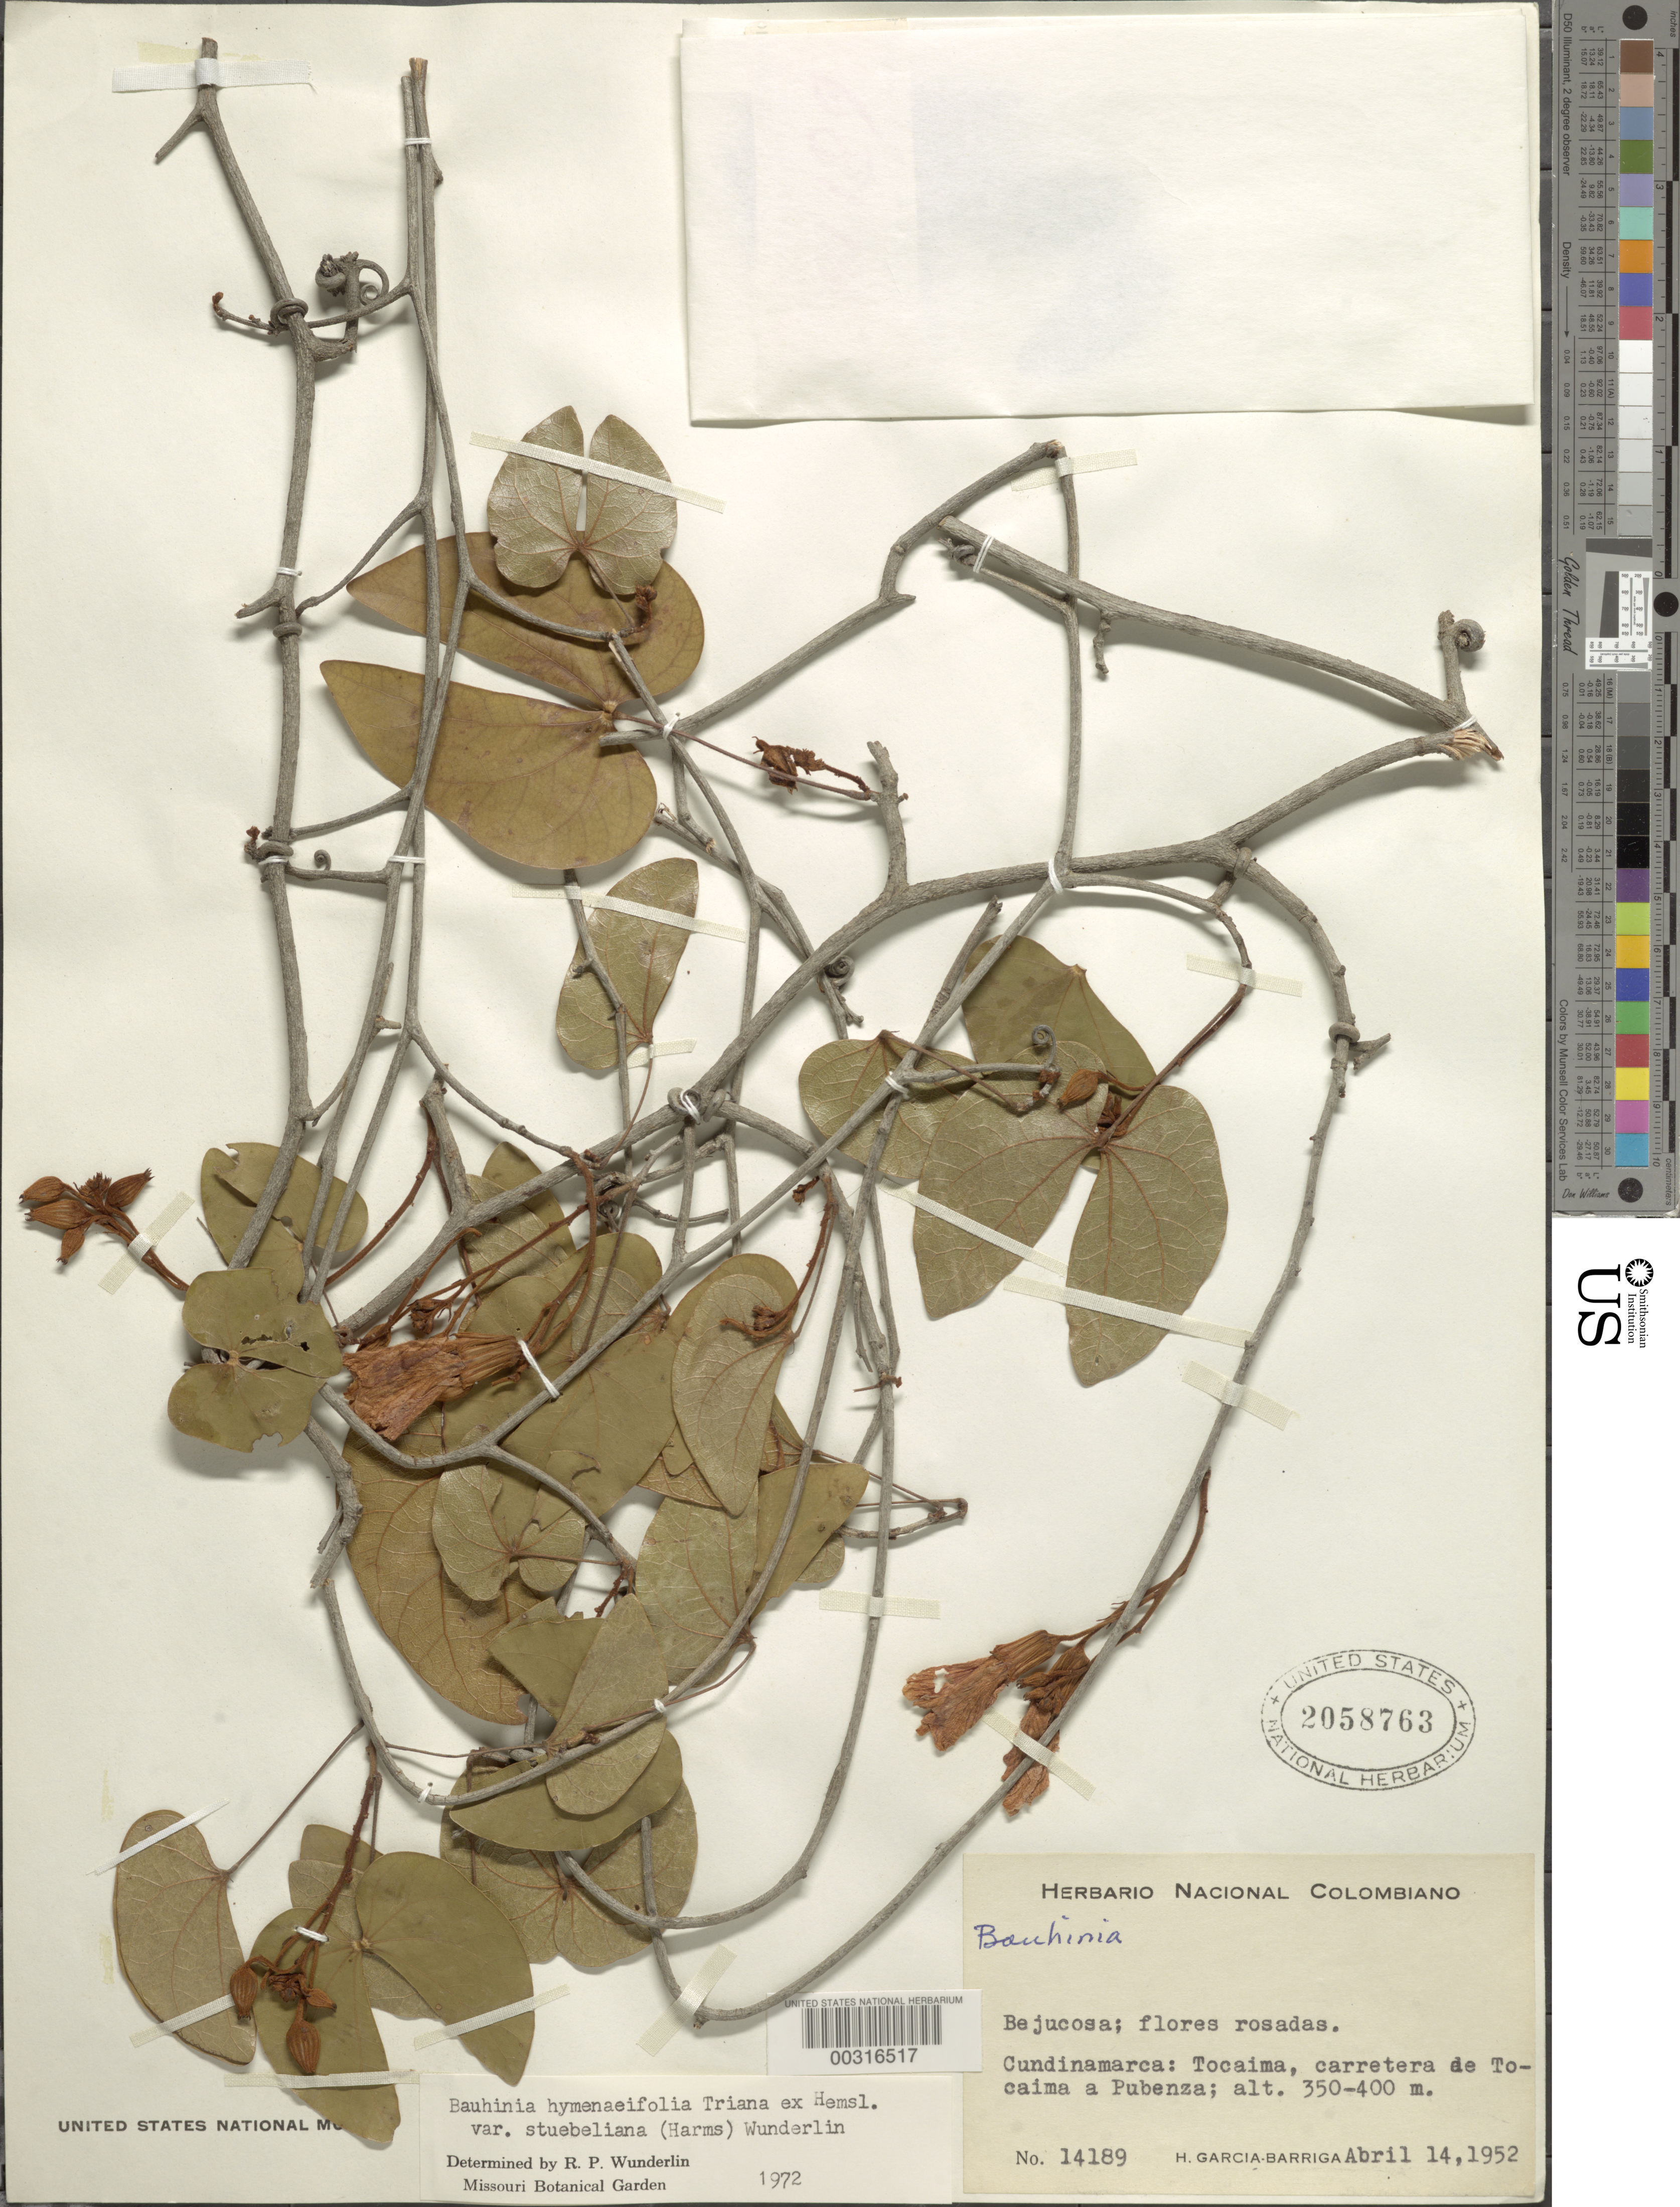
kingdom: Plantae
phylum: Tracheophyta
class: Magnoliopsida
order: Fabales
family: Fabaceae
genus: Bauhinia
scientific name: Bauhinia hymenaeifolia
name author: Hemsl.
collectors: H. García Barriga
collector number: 14189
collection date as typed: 14 Apr 1952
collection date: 1952-04-14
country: Colombia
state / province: Cundinamarca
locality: Tocaima, road from Tocaima to Pubenza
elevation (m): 350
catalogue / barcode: US 2058763